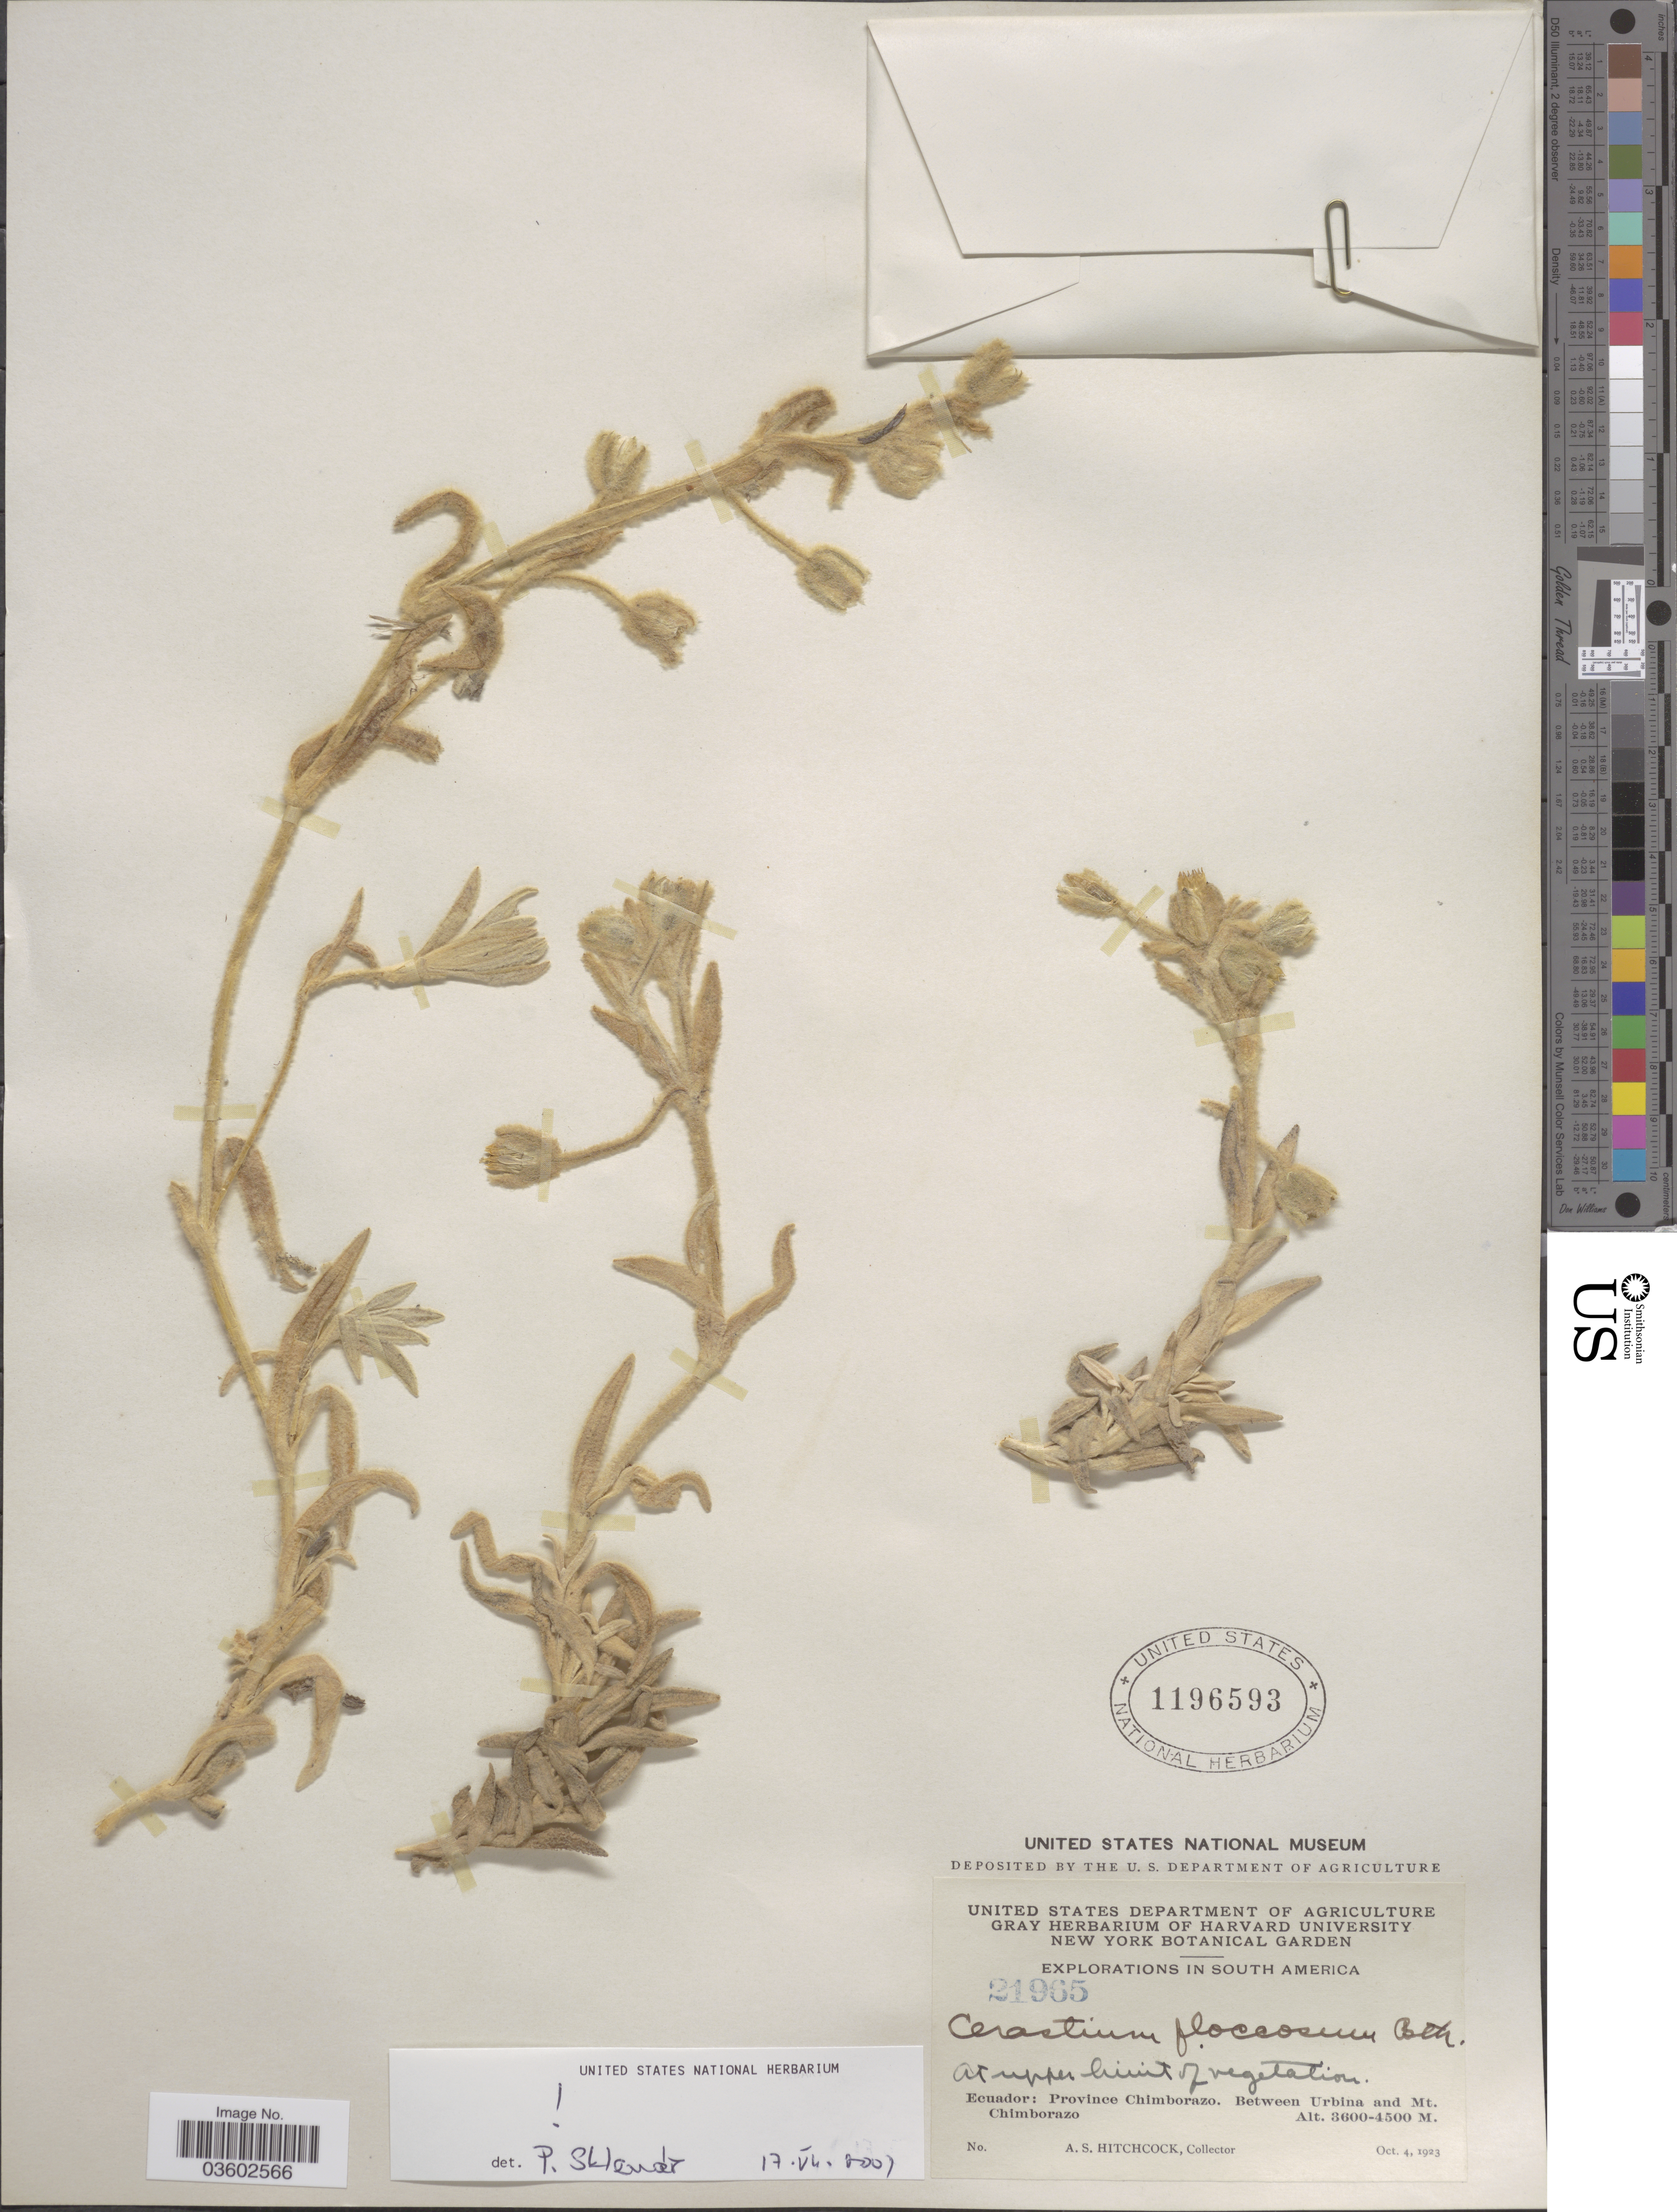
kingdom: Plantae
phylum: Tracheophyta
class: Magnoliopsida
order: Caryophyllales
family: Caryophyllaceae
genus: Cerastium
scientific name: Cerastium floccosum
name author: Benth.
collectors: A. S. Hitchcock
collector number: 21965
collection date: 1923-10-04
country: Ecuador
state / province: Chimborazo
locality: Between Urbina and Mt. Chimborazo.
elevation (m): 3600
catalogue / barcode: US 1196593